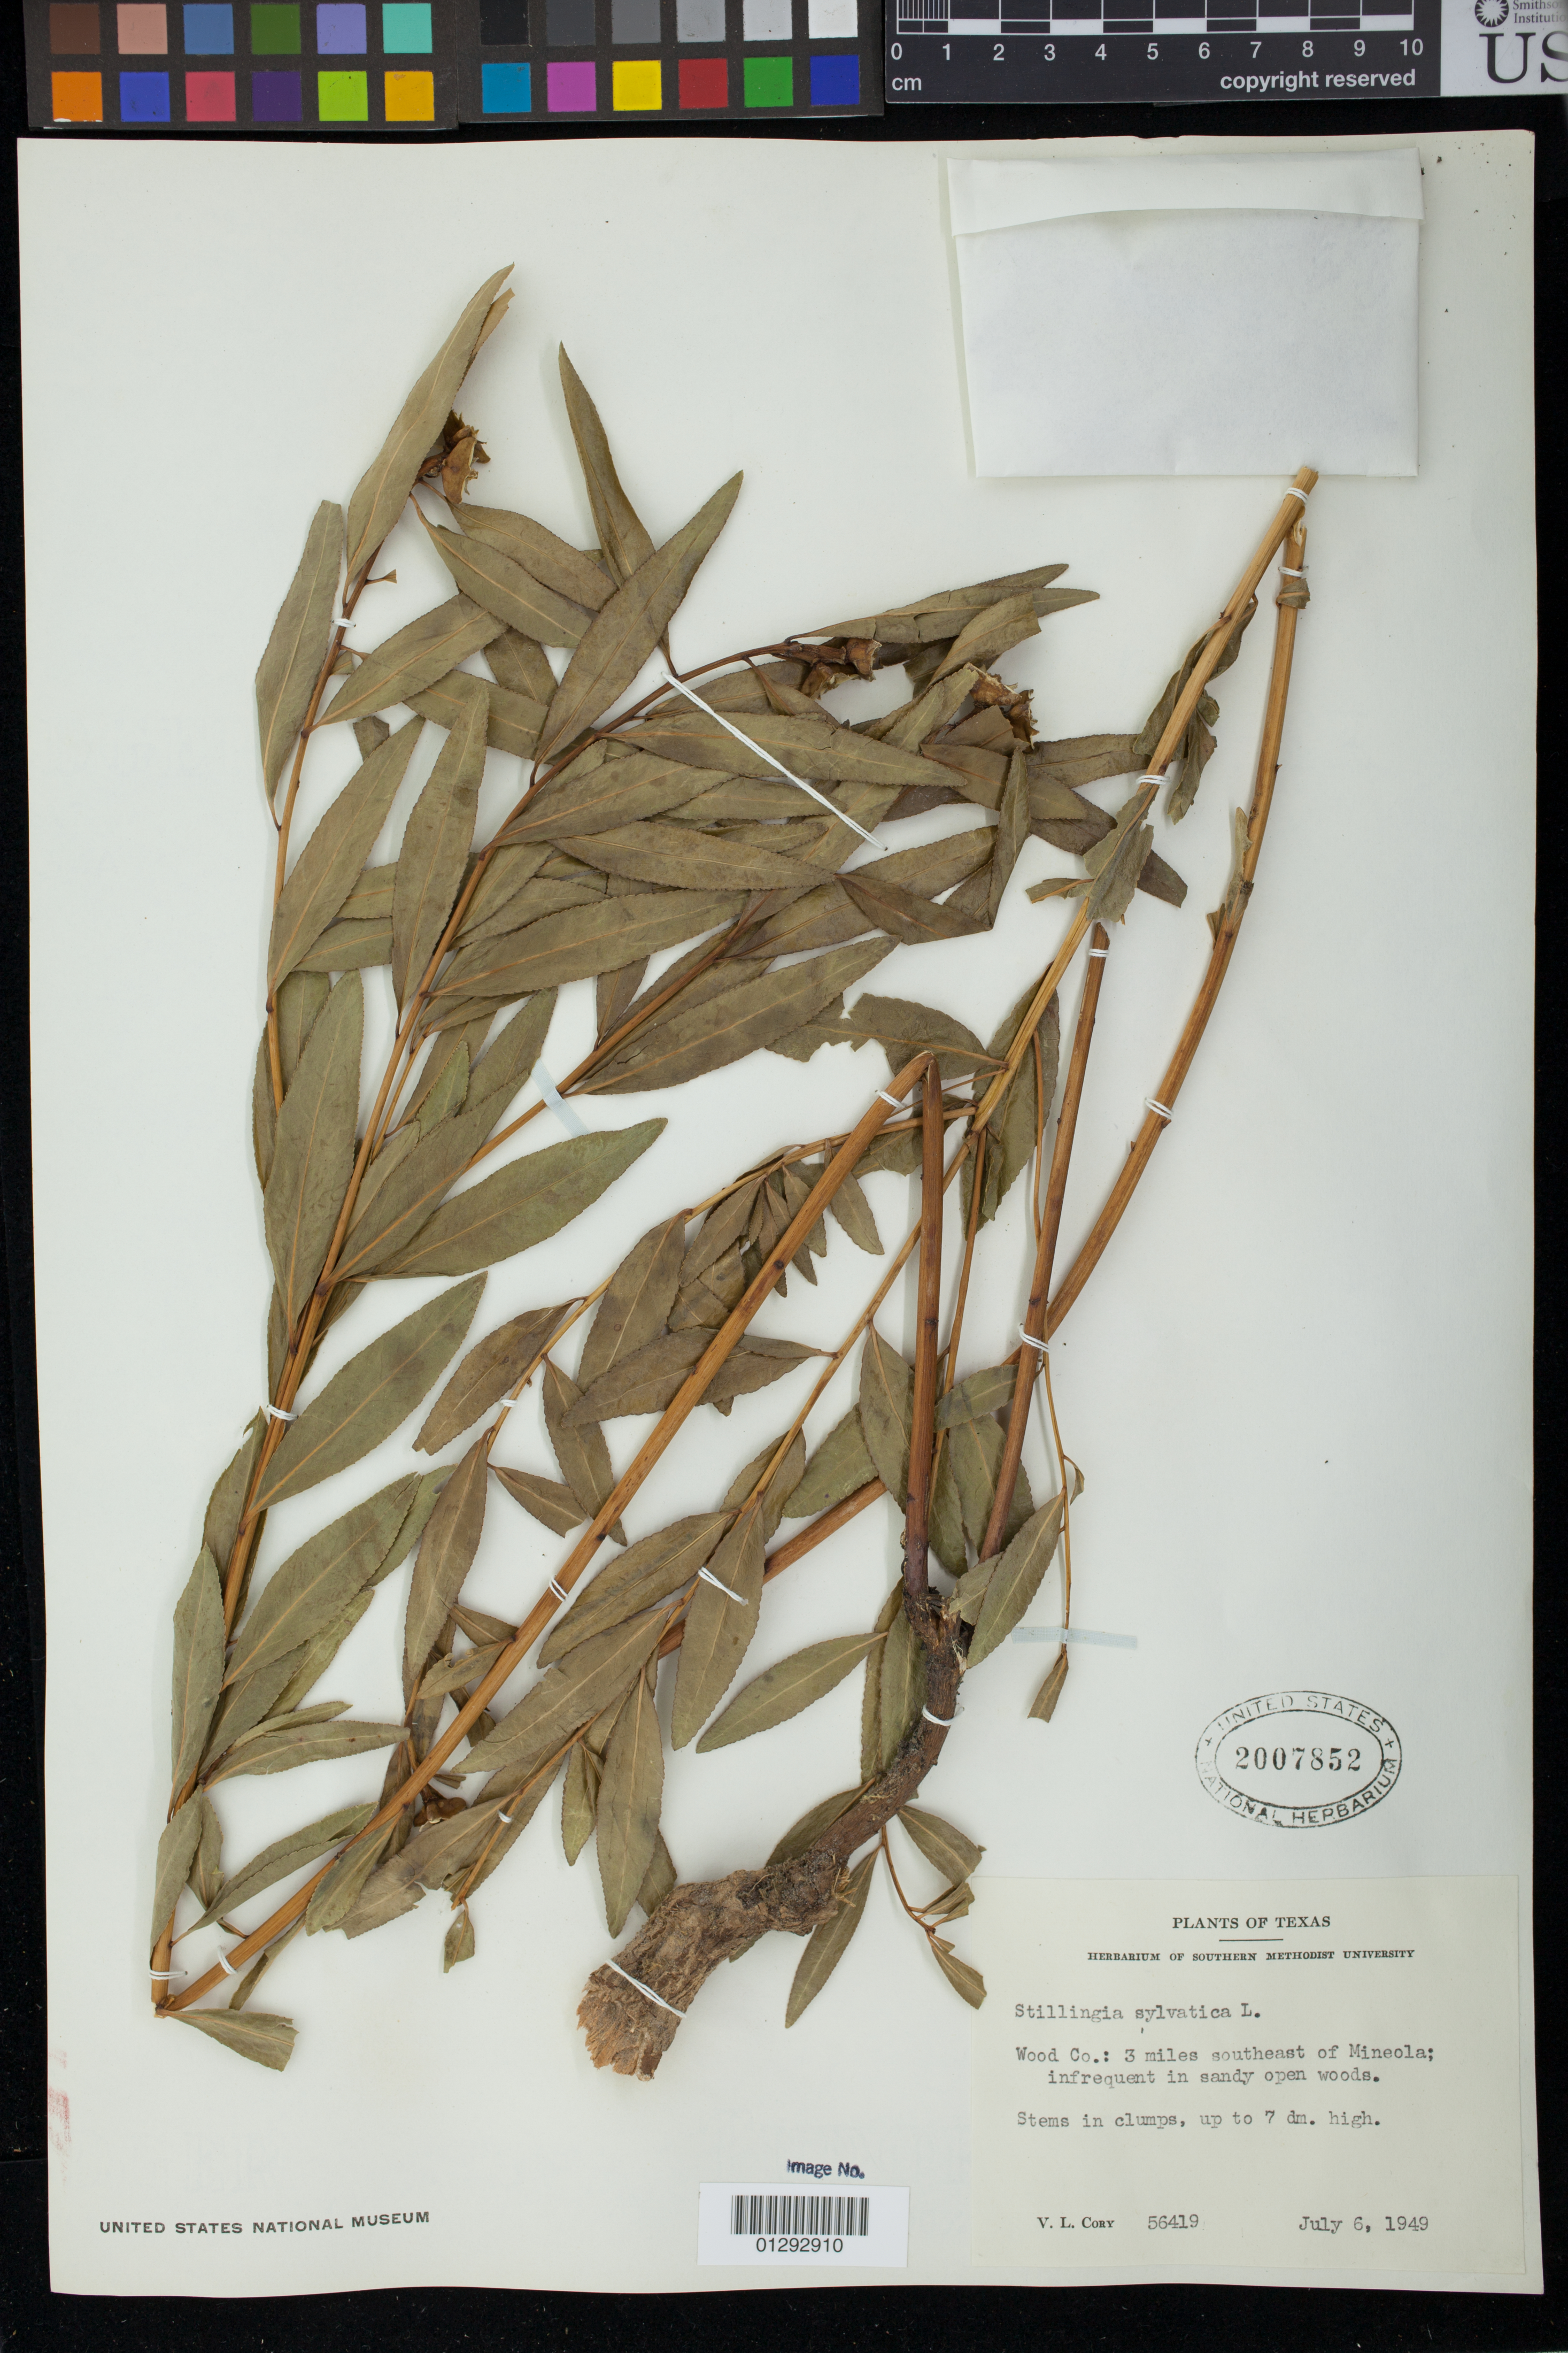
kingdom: Plantae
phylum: Tracheophyta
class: Magnoliopsida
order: Malpighiales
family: Euphorbiaceae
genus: Stillingia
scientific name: Stillingia sylvatica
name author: L.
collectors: V. Cory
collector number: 56419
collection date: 1949-07-06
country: United States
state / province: Texas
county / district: Wood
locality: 3 miles southeast of Mineola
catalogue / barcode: US 2007852